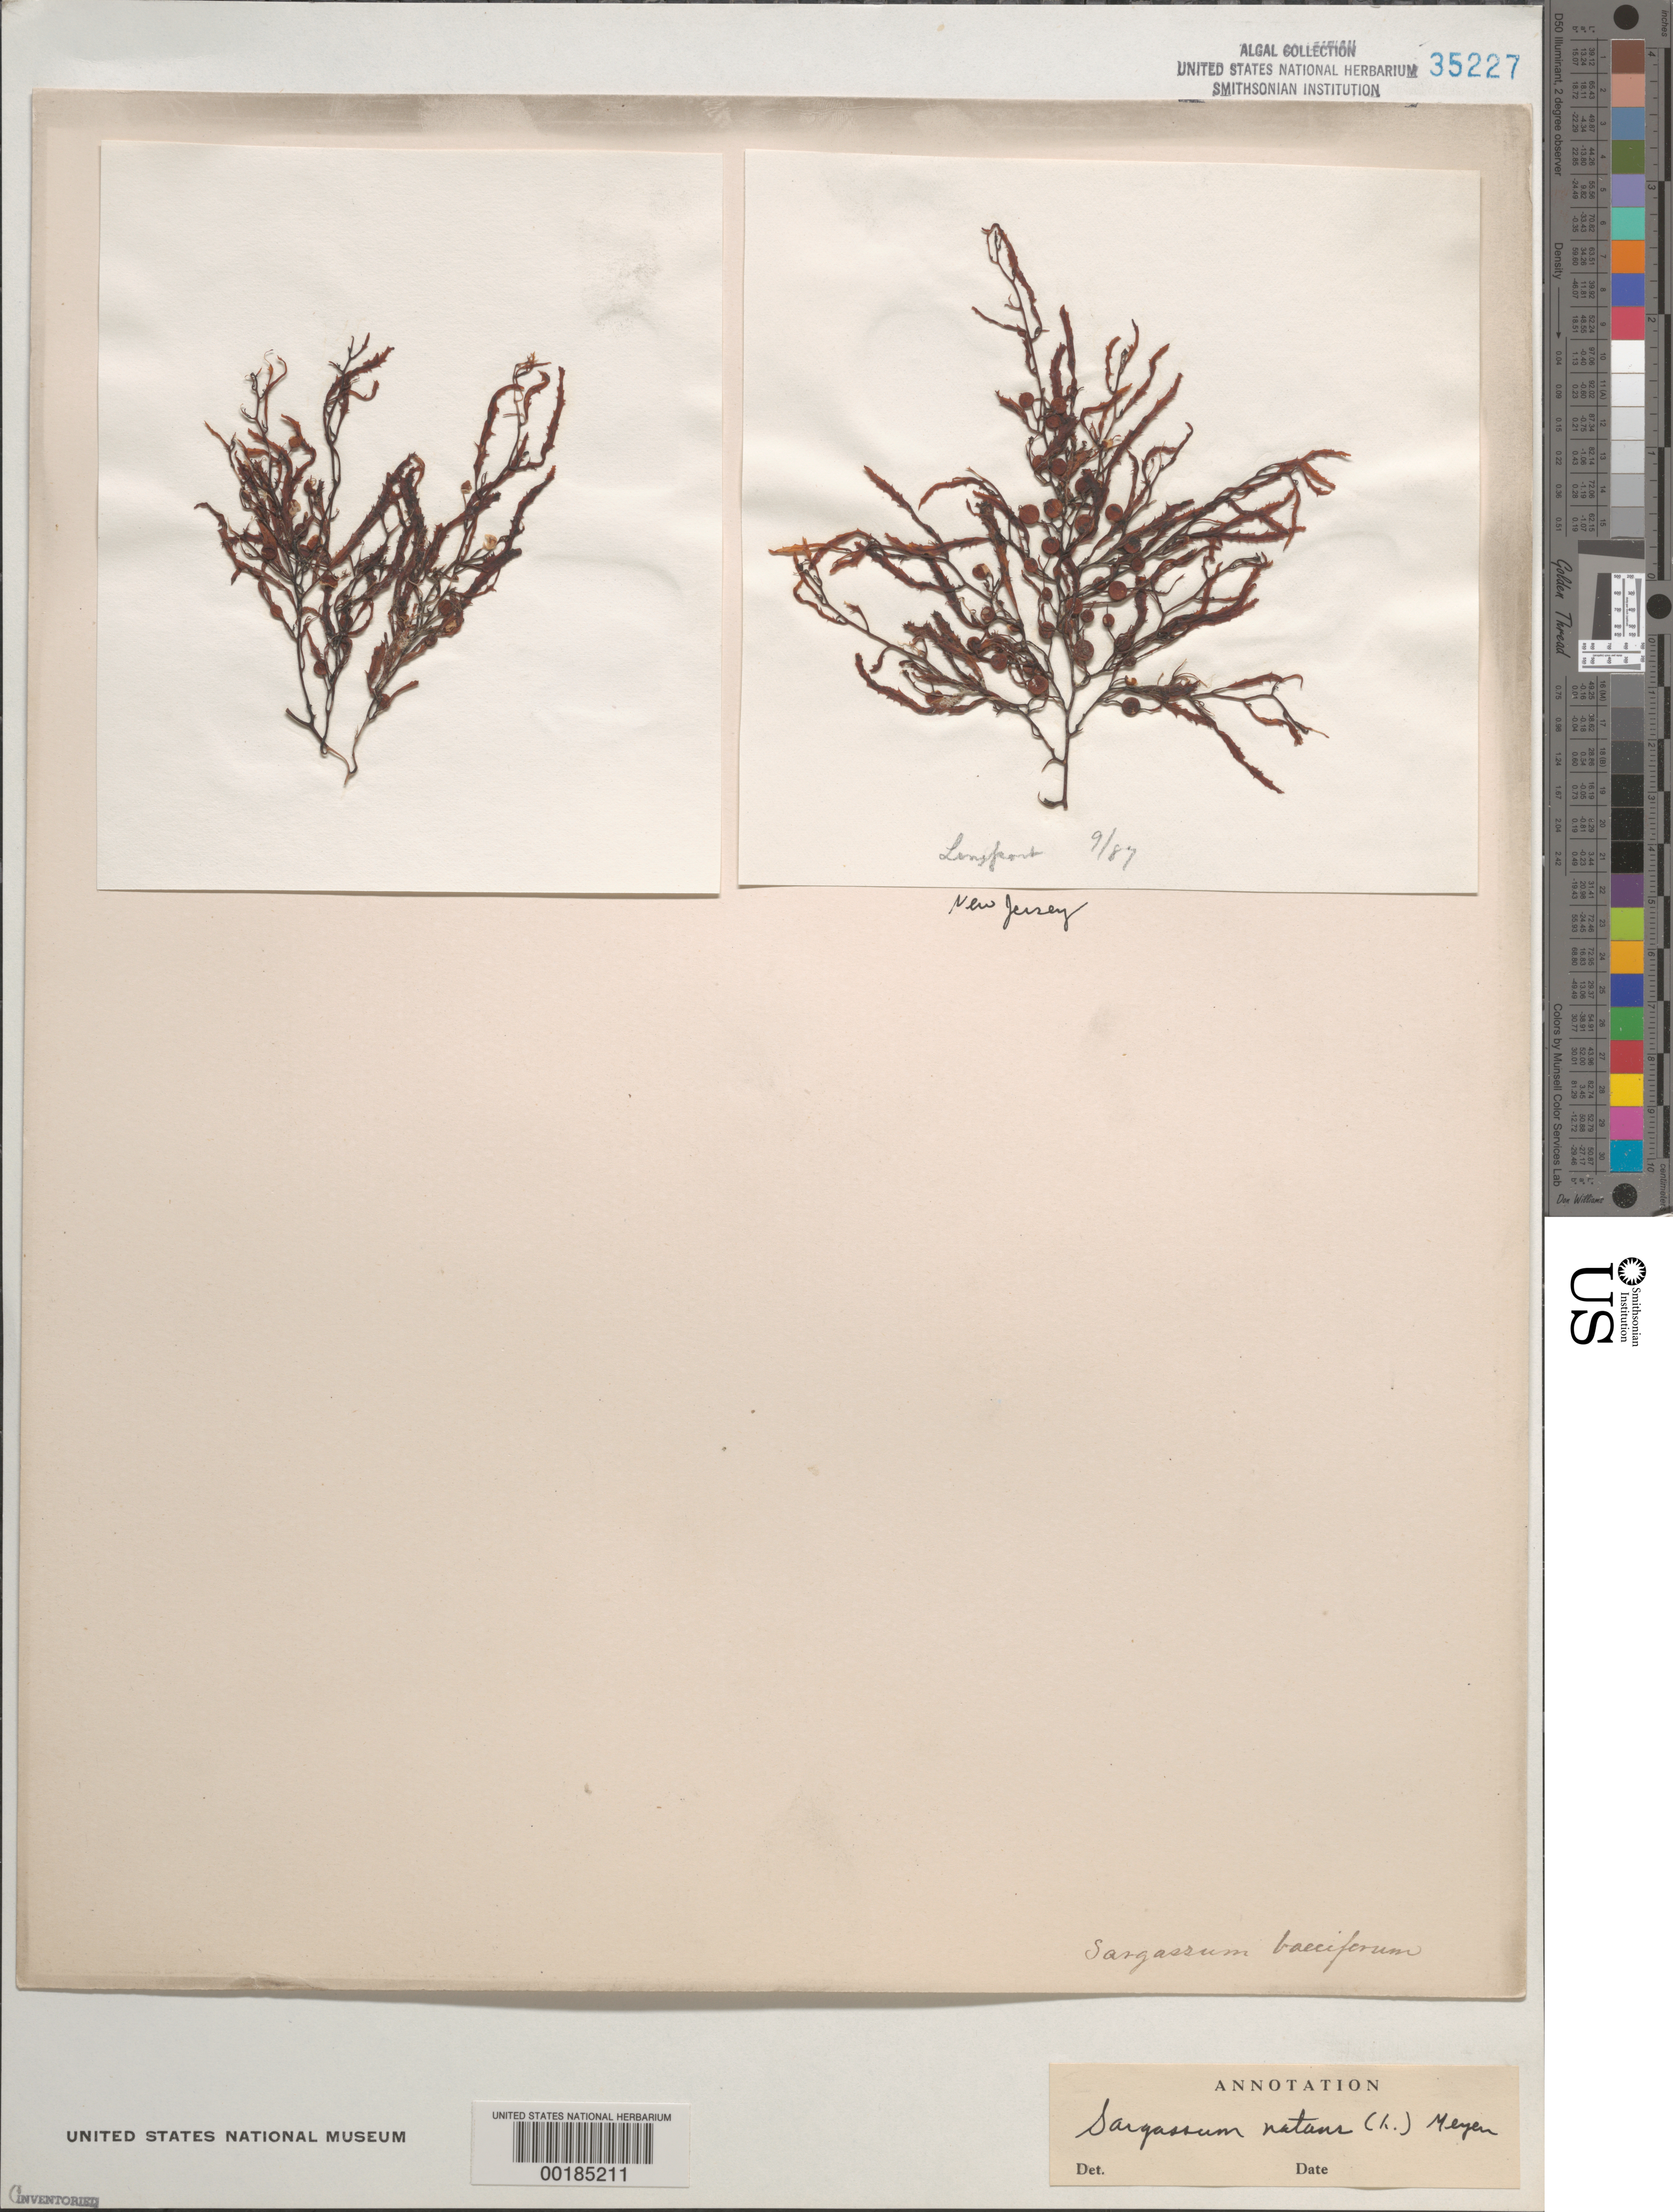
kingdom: Chromista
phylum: Ochrophyta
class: Phaeophyceae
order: Fucales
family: Sargassaceae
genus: Sargassum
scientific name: Sargassum natans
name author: (L.) Gaillon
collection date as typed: Sep 1887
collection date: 1887-09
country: United States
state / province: New Jersey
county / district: Atlantic County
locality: Longport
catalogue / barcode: US 35227